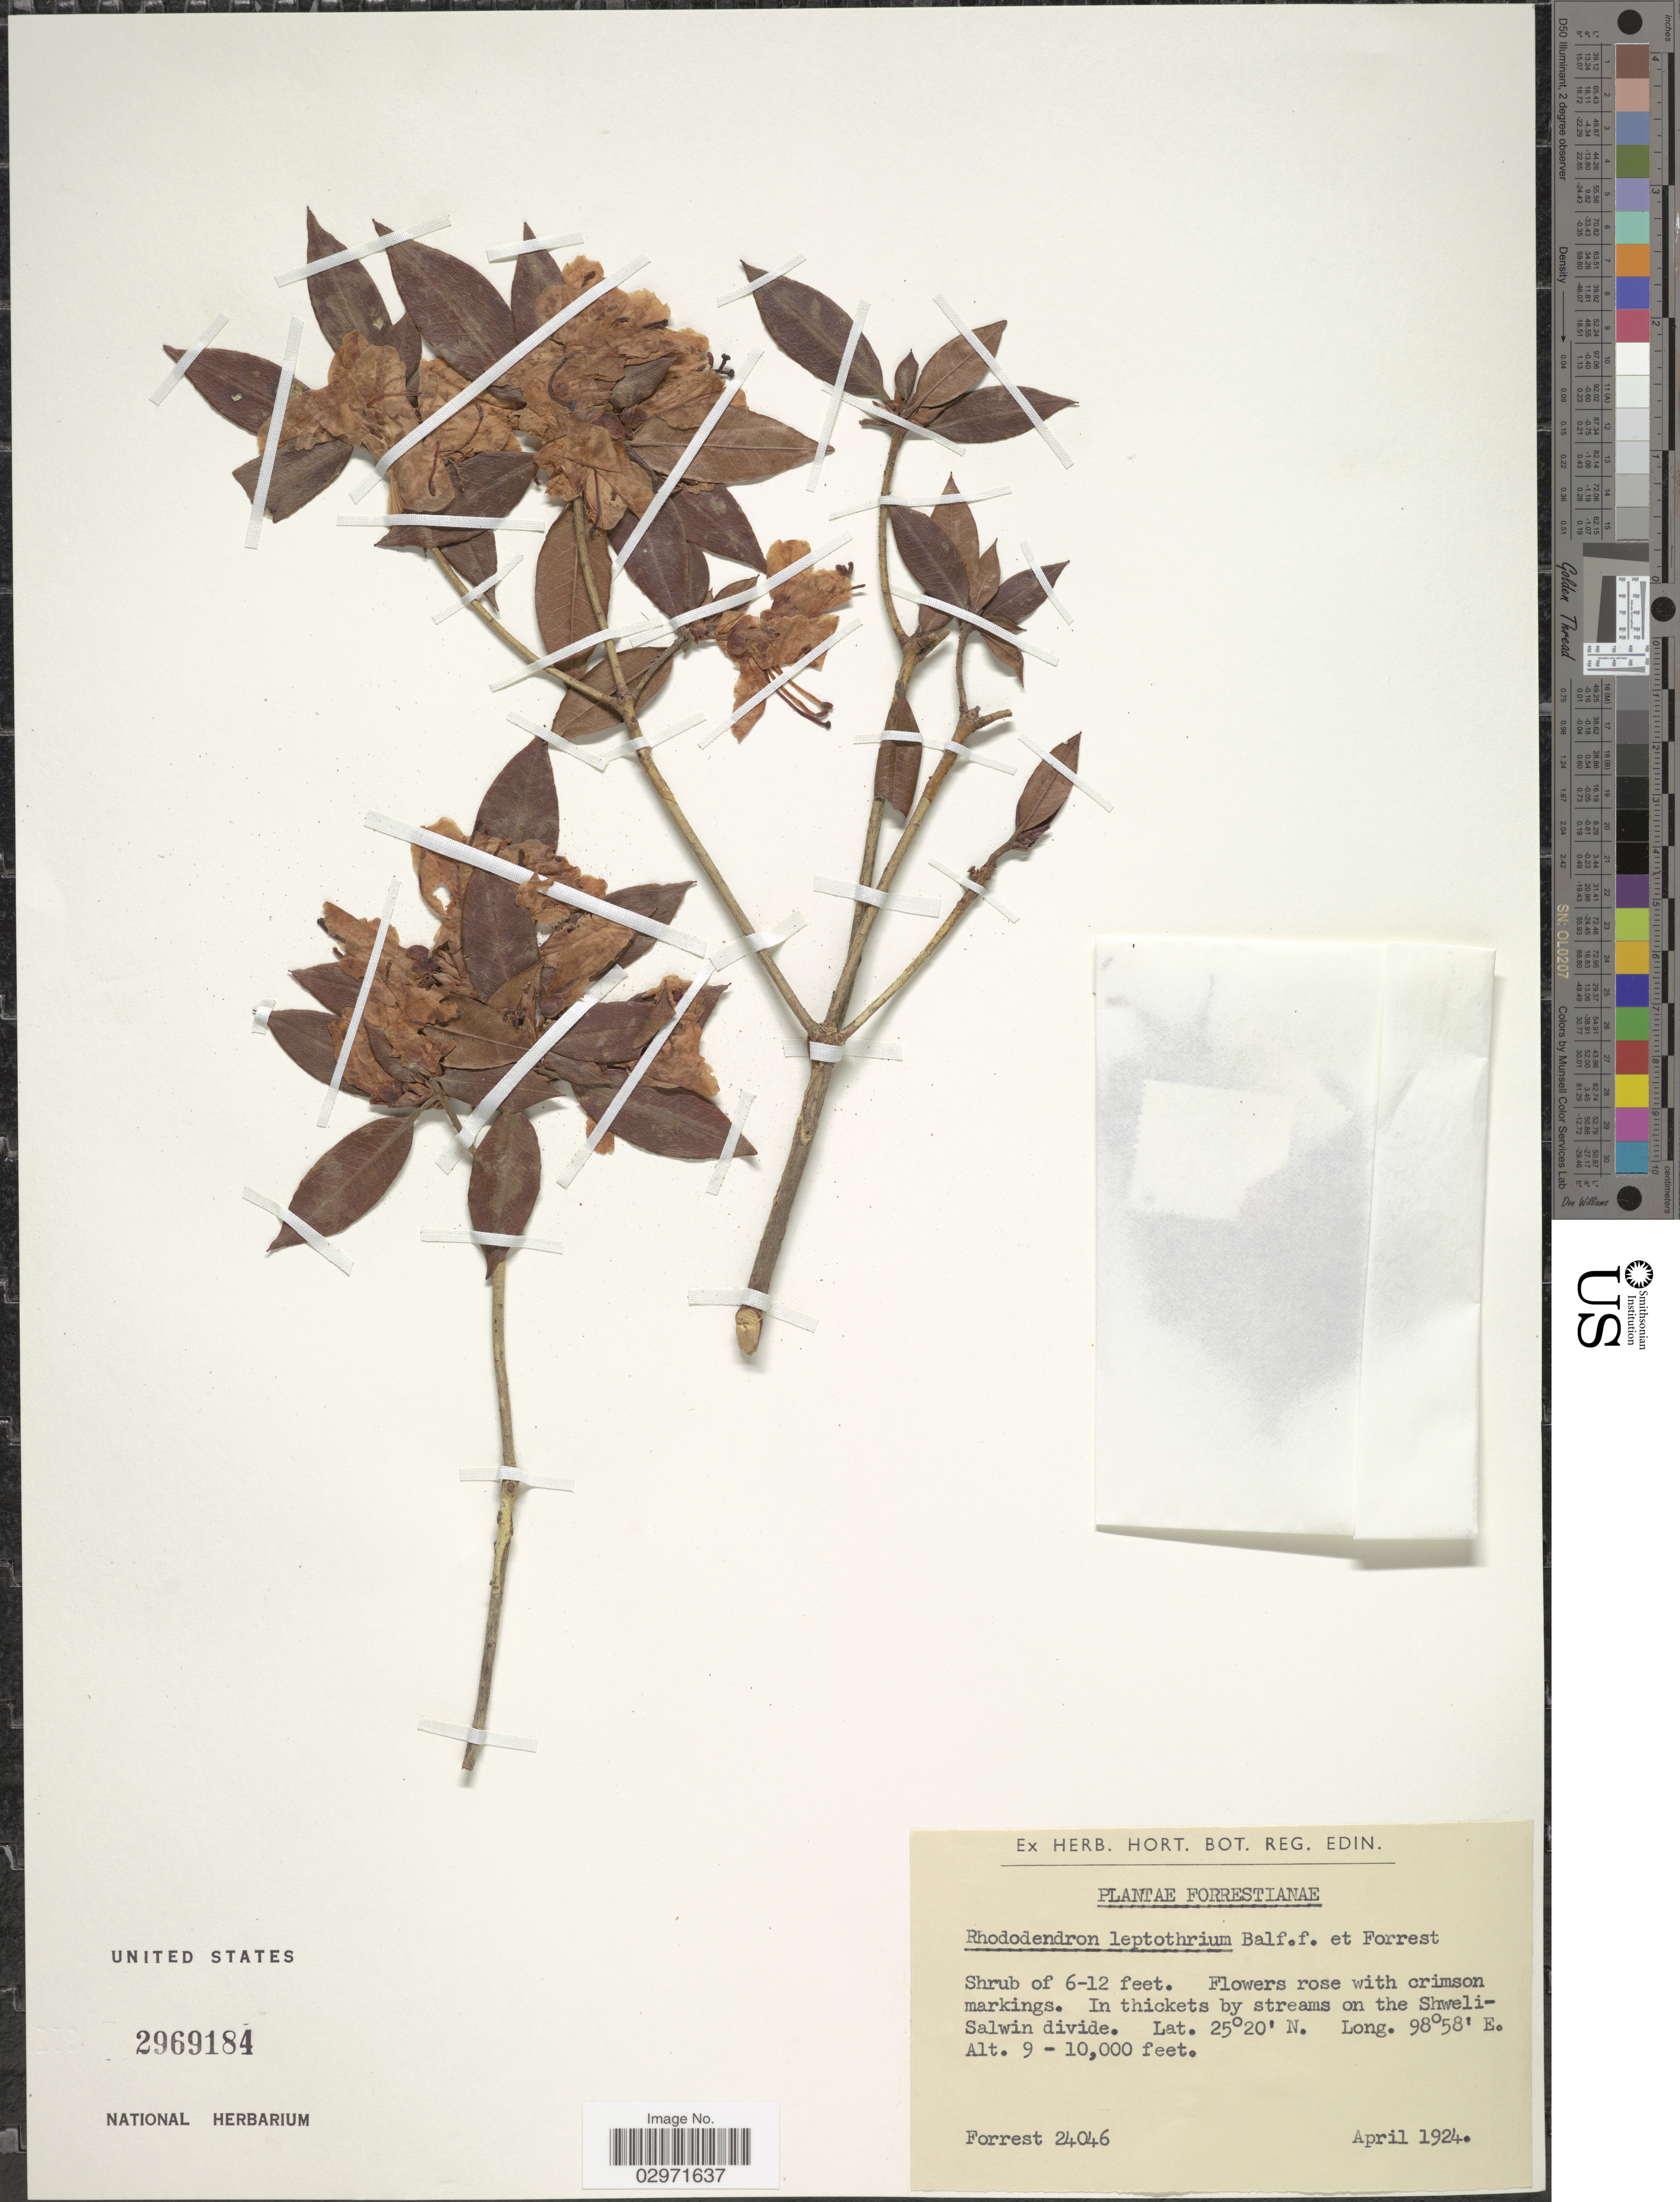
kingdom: Plantae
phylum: Tracheophyta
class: Magnoliopsida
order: Ericales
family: Ericaceae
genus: Rhododendron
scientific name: Rhododendron leptothrium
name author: Balf. f. & Forrest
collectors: -. Forrest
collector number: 24046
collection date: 1924-04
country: China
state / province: Yunnan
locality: On the Shweli-Salwin divide.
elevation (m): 2743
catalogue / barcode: US 2969184